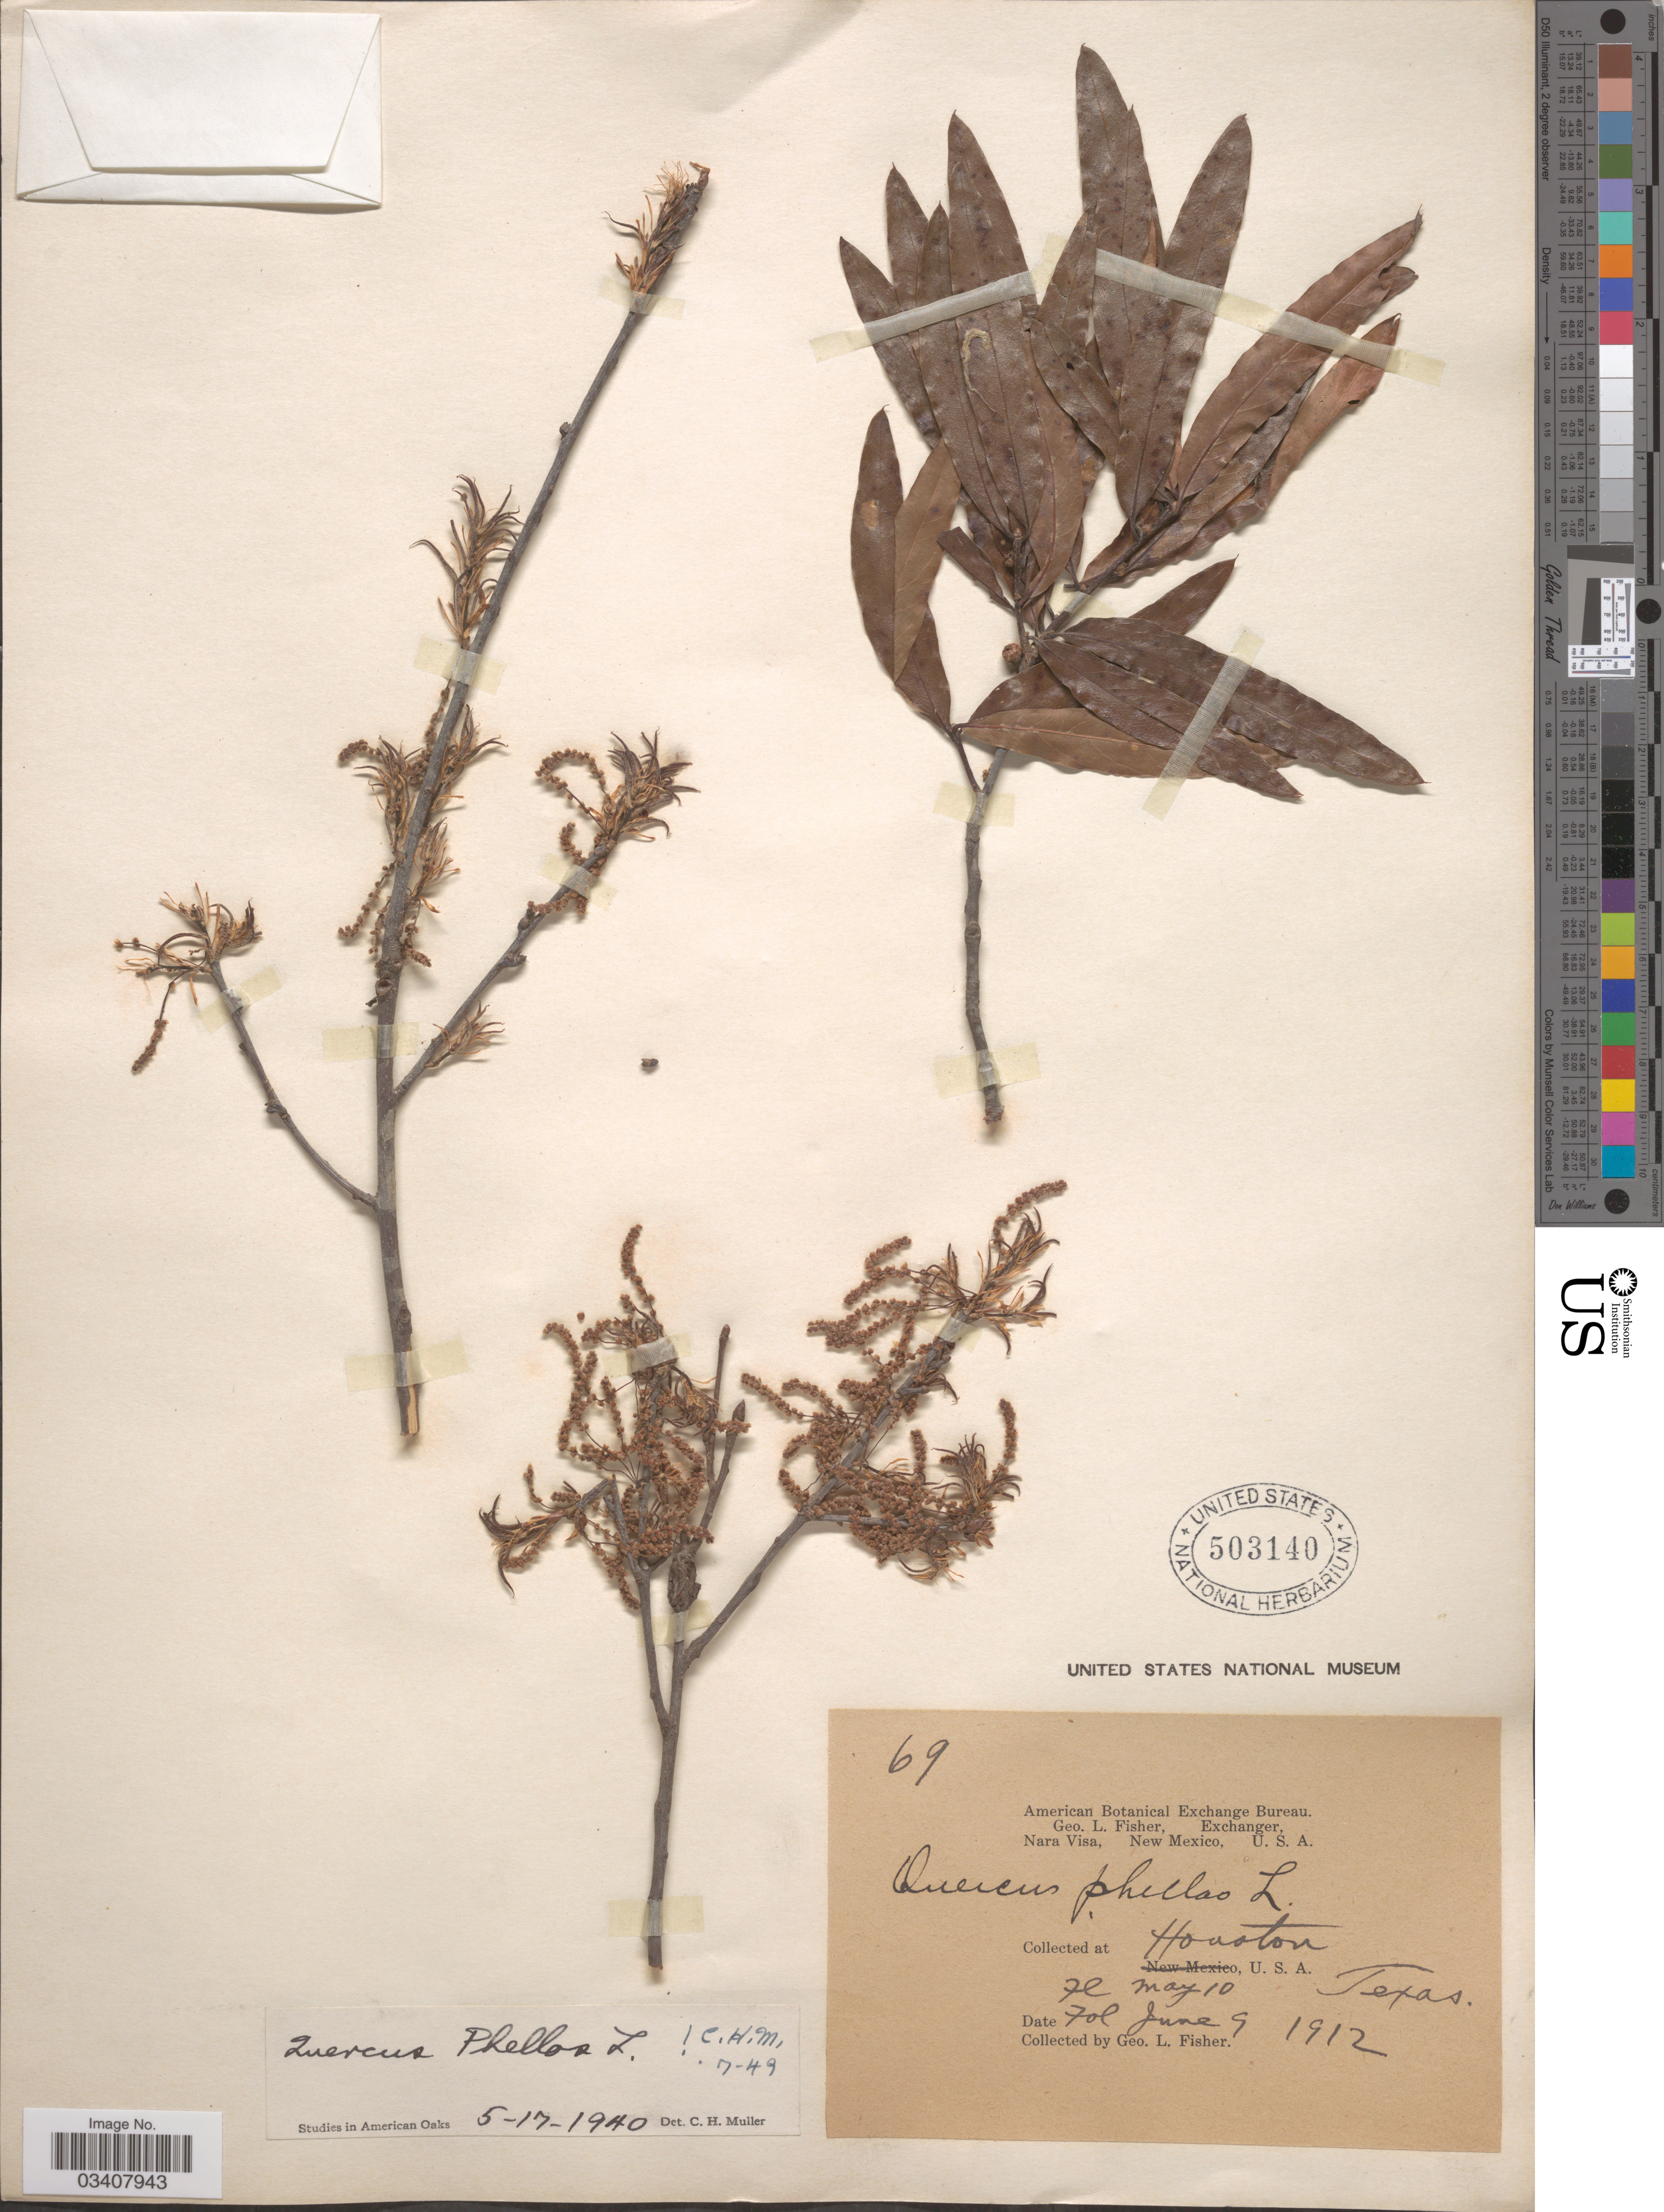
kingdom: Plantae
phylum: Tracheophyta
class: Magnoliopsida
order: Fagales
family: Fagaceae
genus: Quercus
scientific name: Quercus phellos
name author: L.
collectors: G. L. Fisher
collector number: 69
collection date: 1912-05-10/1912-06-09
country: United States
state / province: Texas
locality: Houston.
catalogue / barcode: US 503140